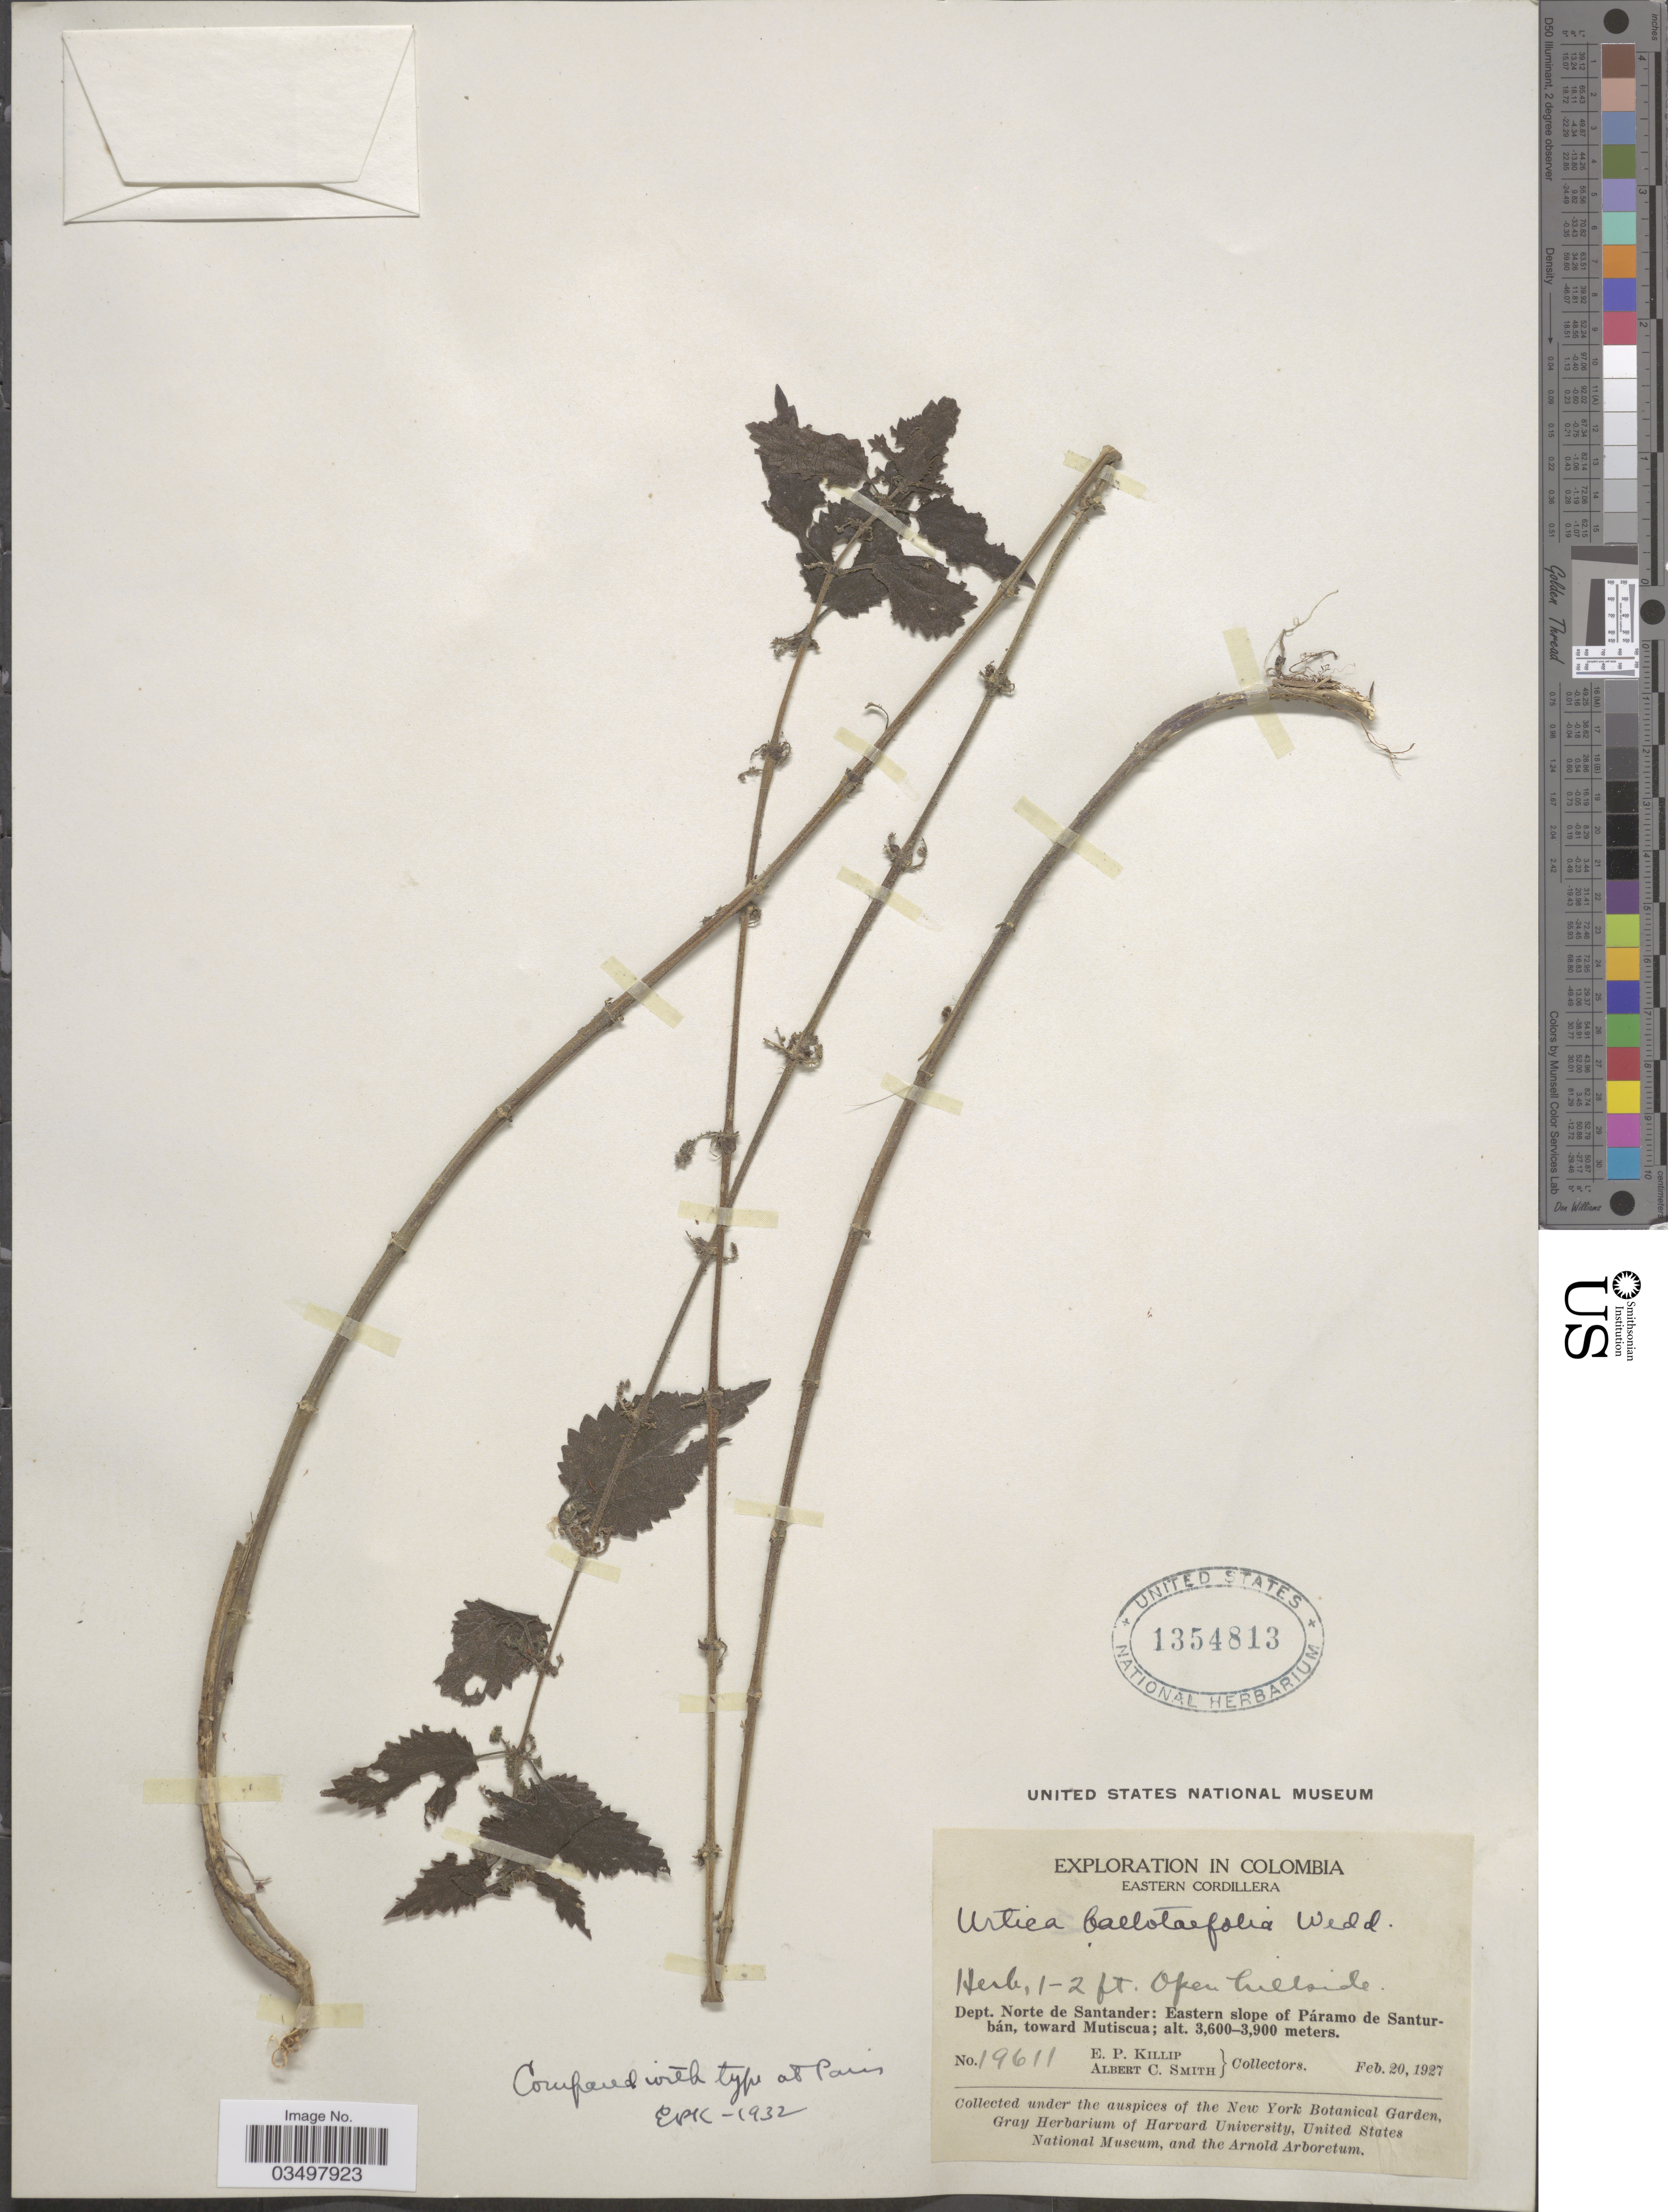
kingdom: Plantae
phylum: Tracheophyta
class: Magnoliopsida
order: Rosales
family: Urticaceae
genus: Urtica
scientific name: Urtica ballotifolia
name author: Wedd.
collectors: E. P. Killip & A. C. Smith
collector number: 19611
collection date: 1927-02-20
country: Colombia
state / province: Norte de Santander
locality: Eastern Cordillera. Dept. Norte de Santander: Eastern slope of Páramo de Santurbán, toward Mutiscua.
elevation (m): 3600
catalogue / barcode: US 1354813